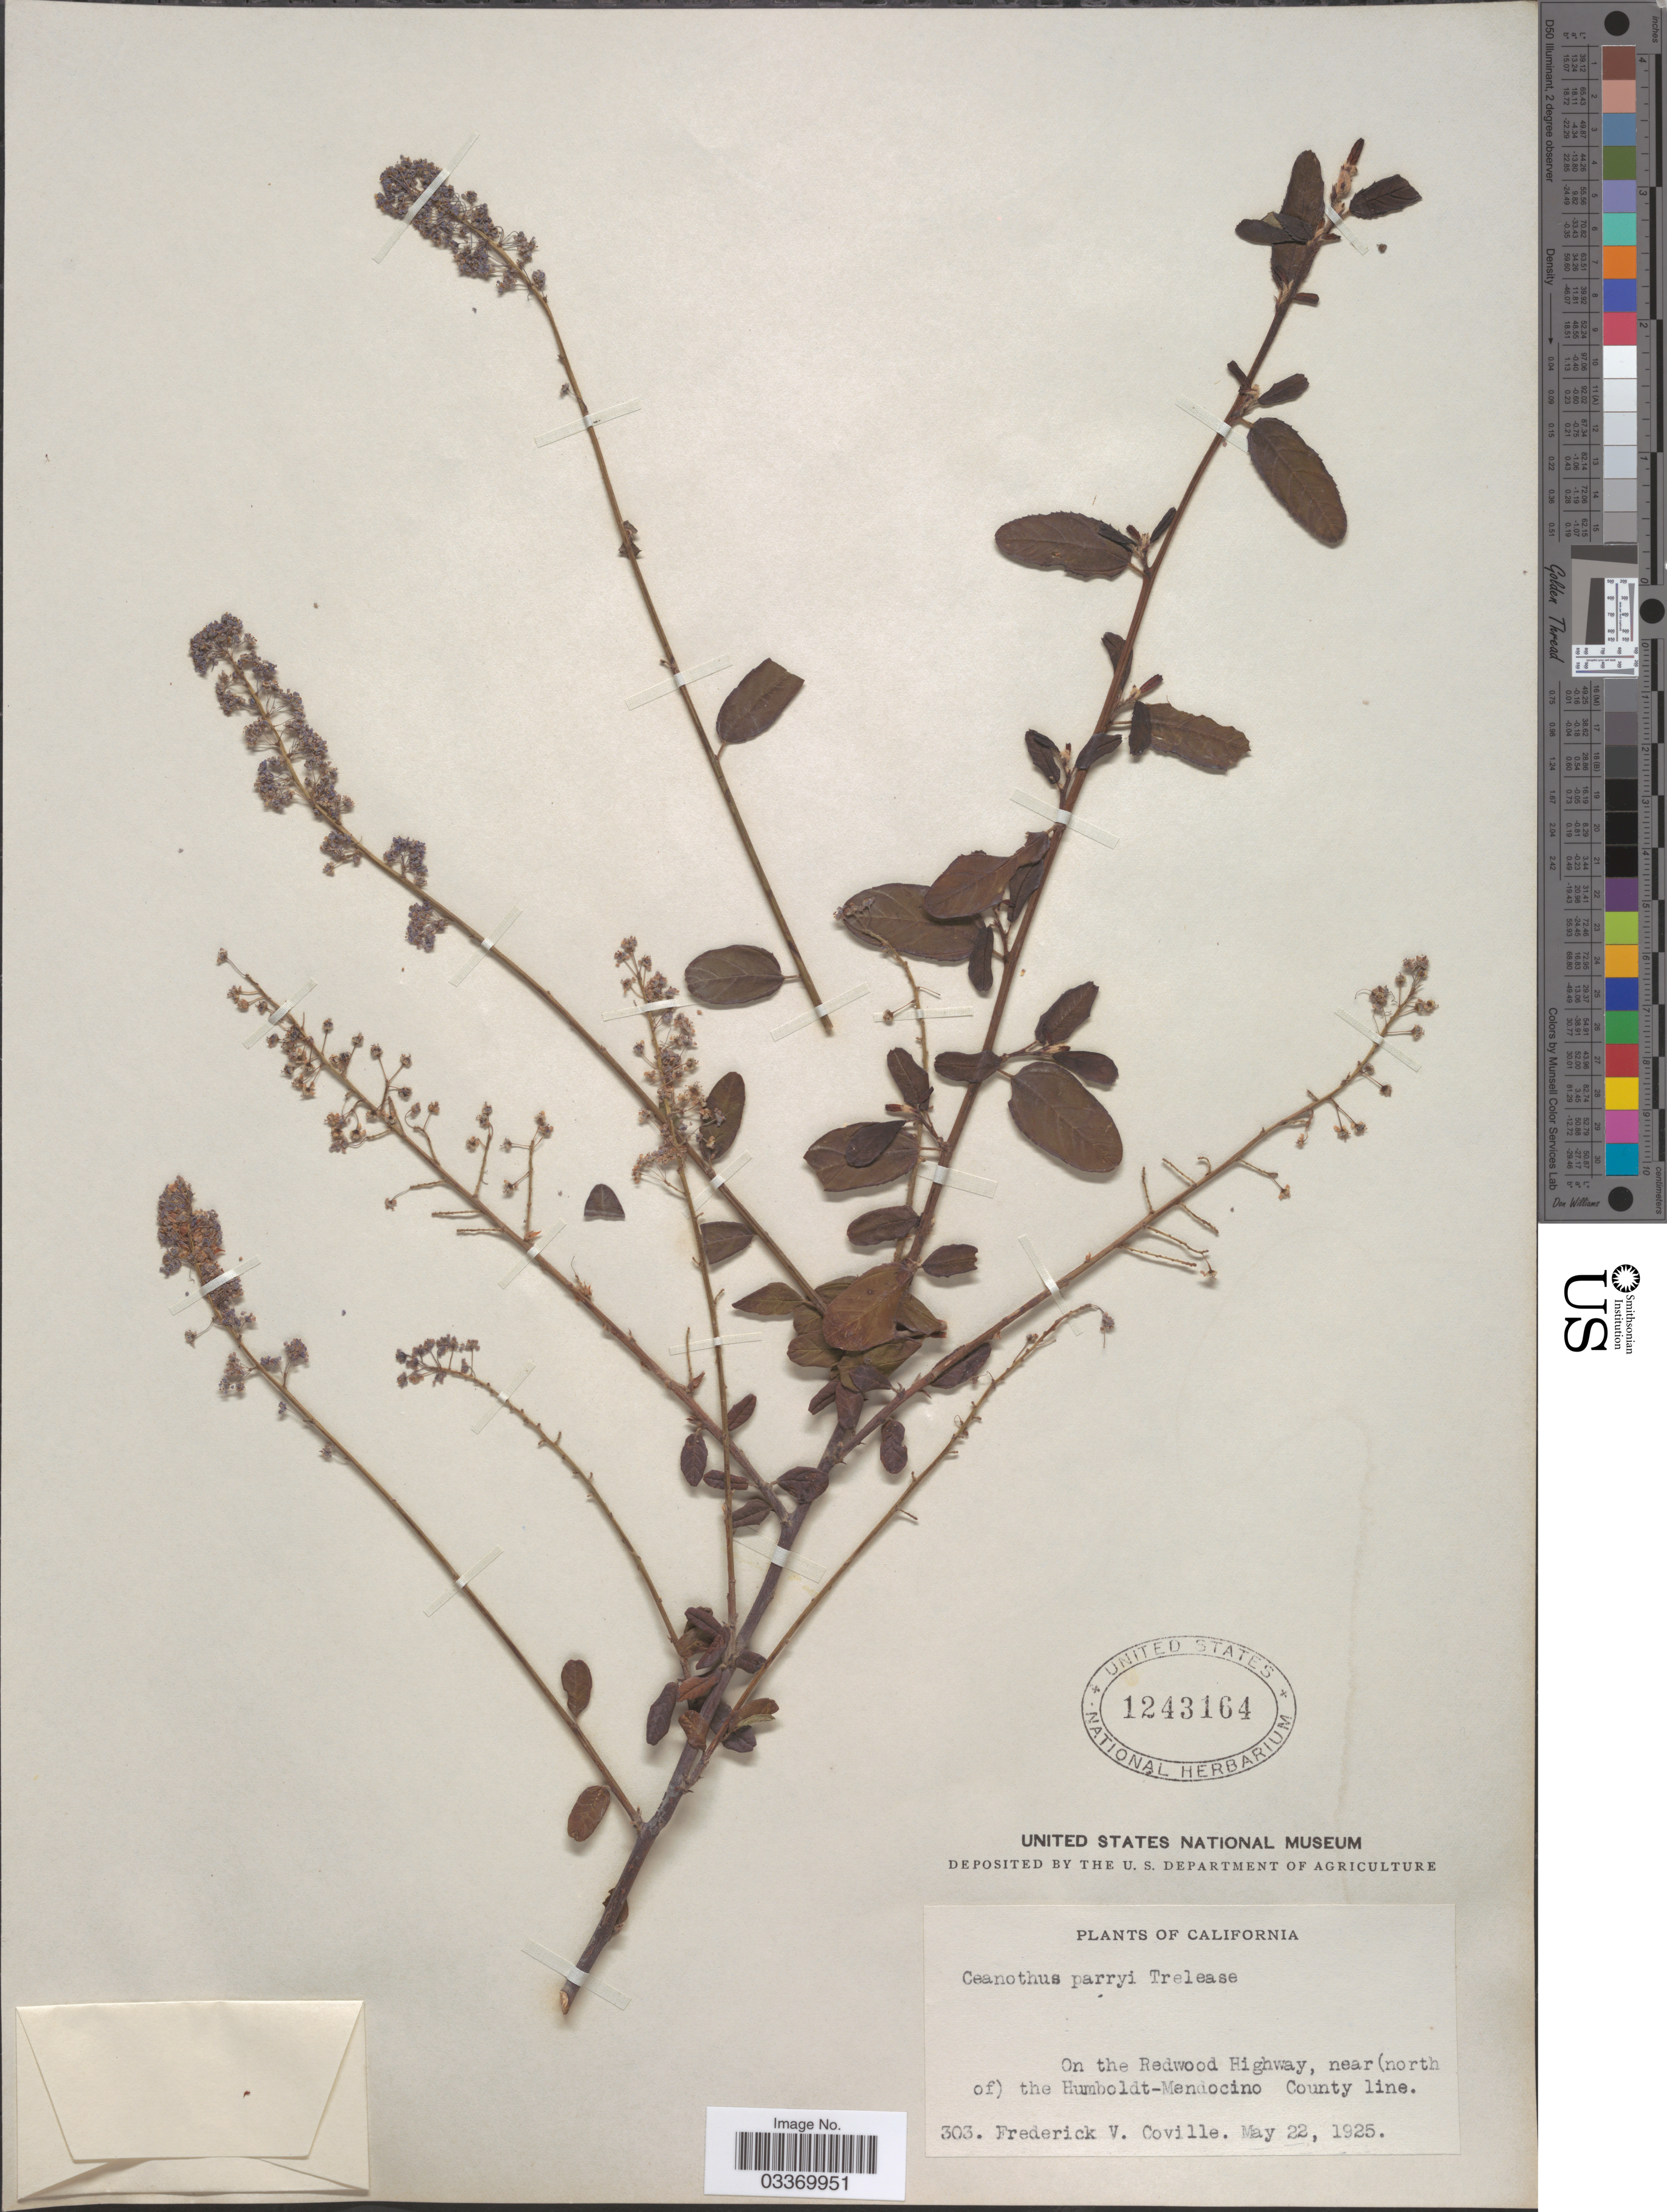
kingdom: Plantae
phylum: Tracheophyta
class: Magnoliopsida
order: Rosales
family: Rhamnaceae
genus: Ceanothus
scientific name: Ceanothus parryi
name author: Trel.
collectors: F. V. Coville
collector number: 303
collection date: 1925-05-22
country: United States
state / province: California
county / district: Humboldt/Mendocino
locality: On the Redwood Highway, near (north of) the Humboldt-Mendocino County line.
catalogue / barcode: US 1243164